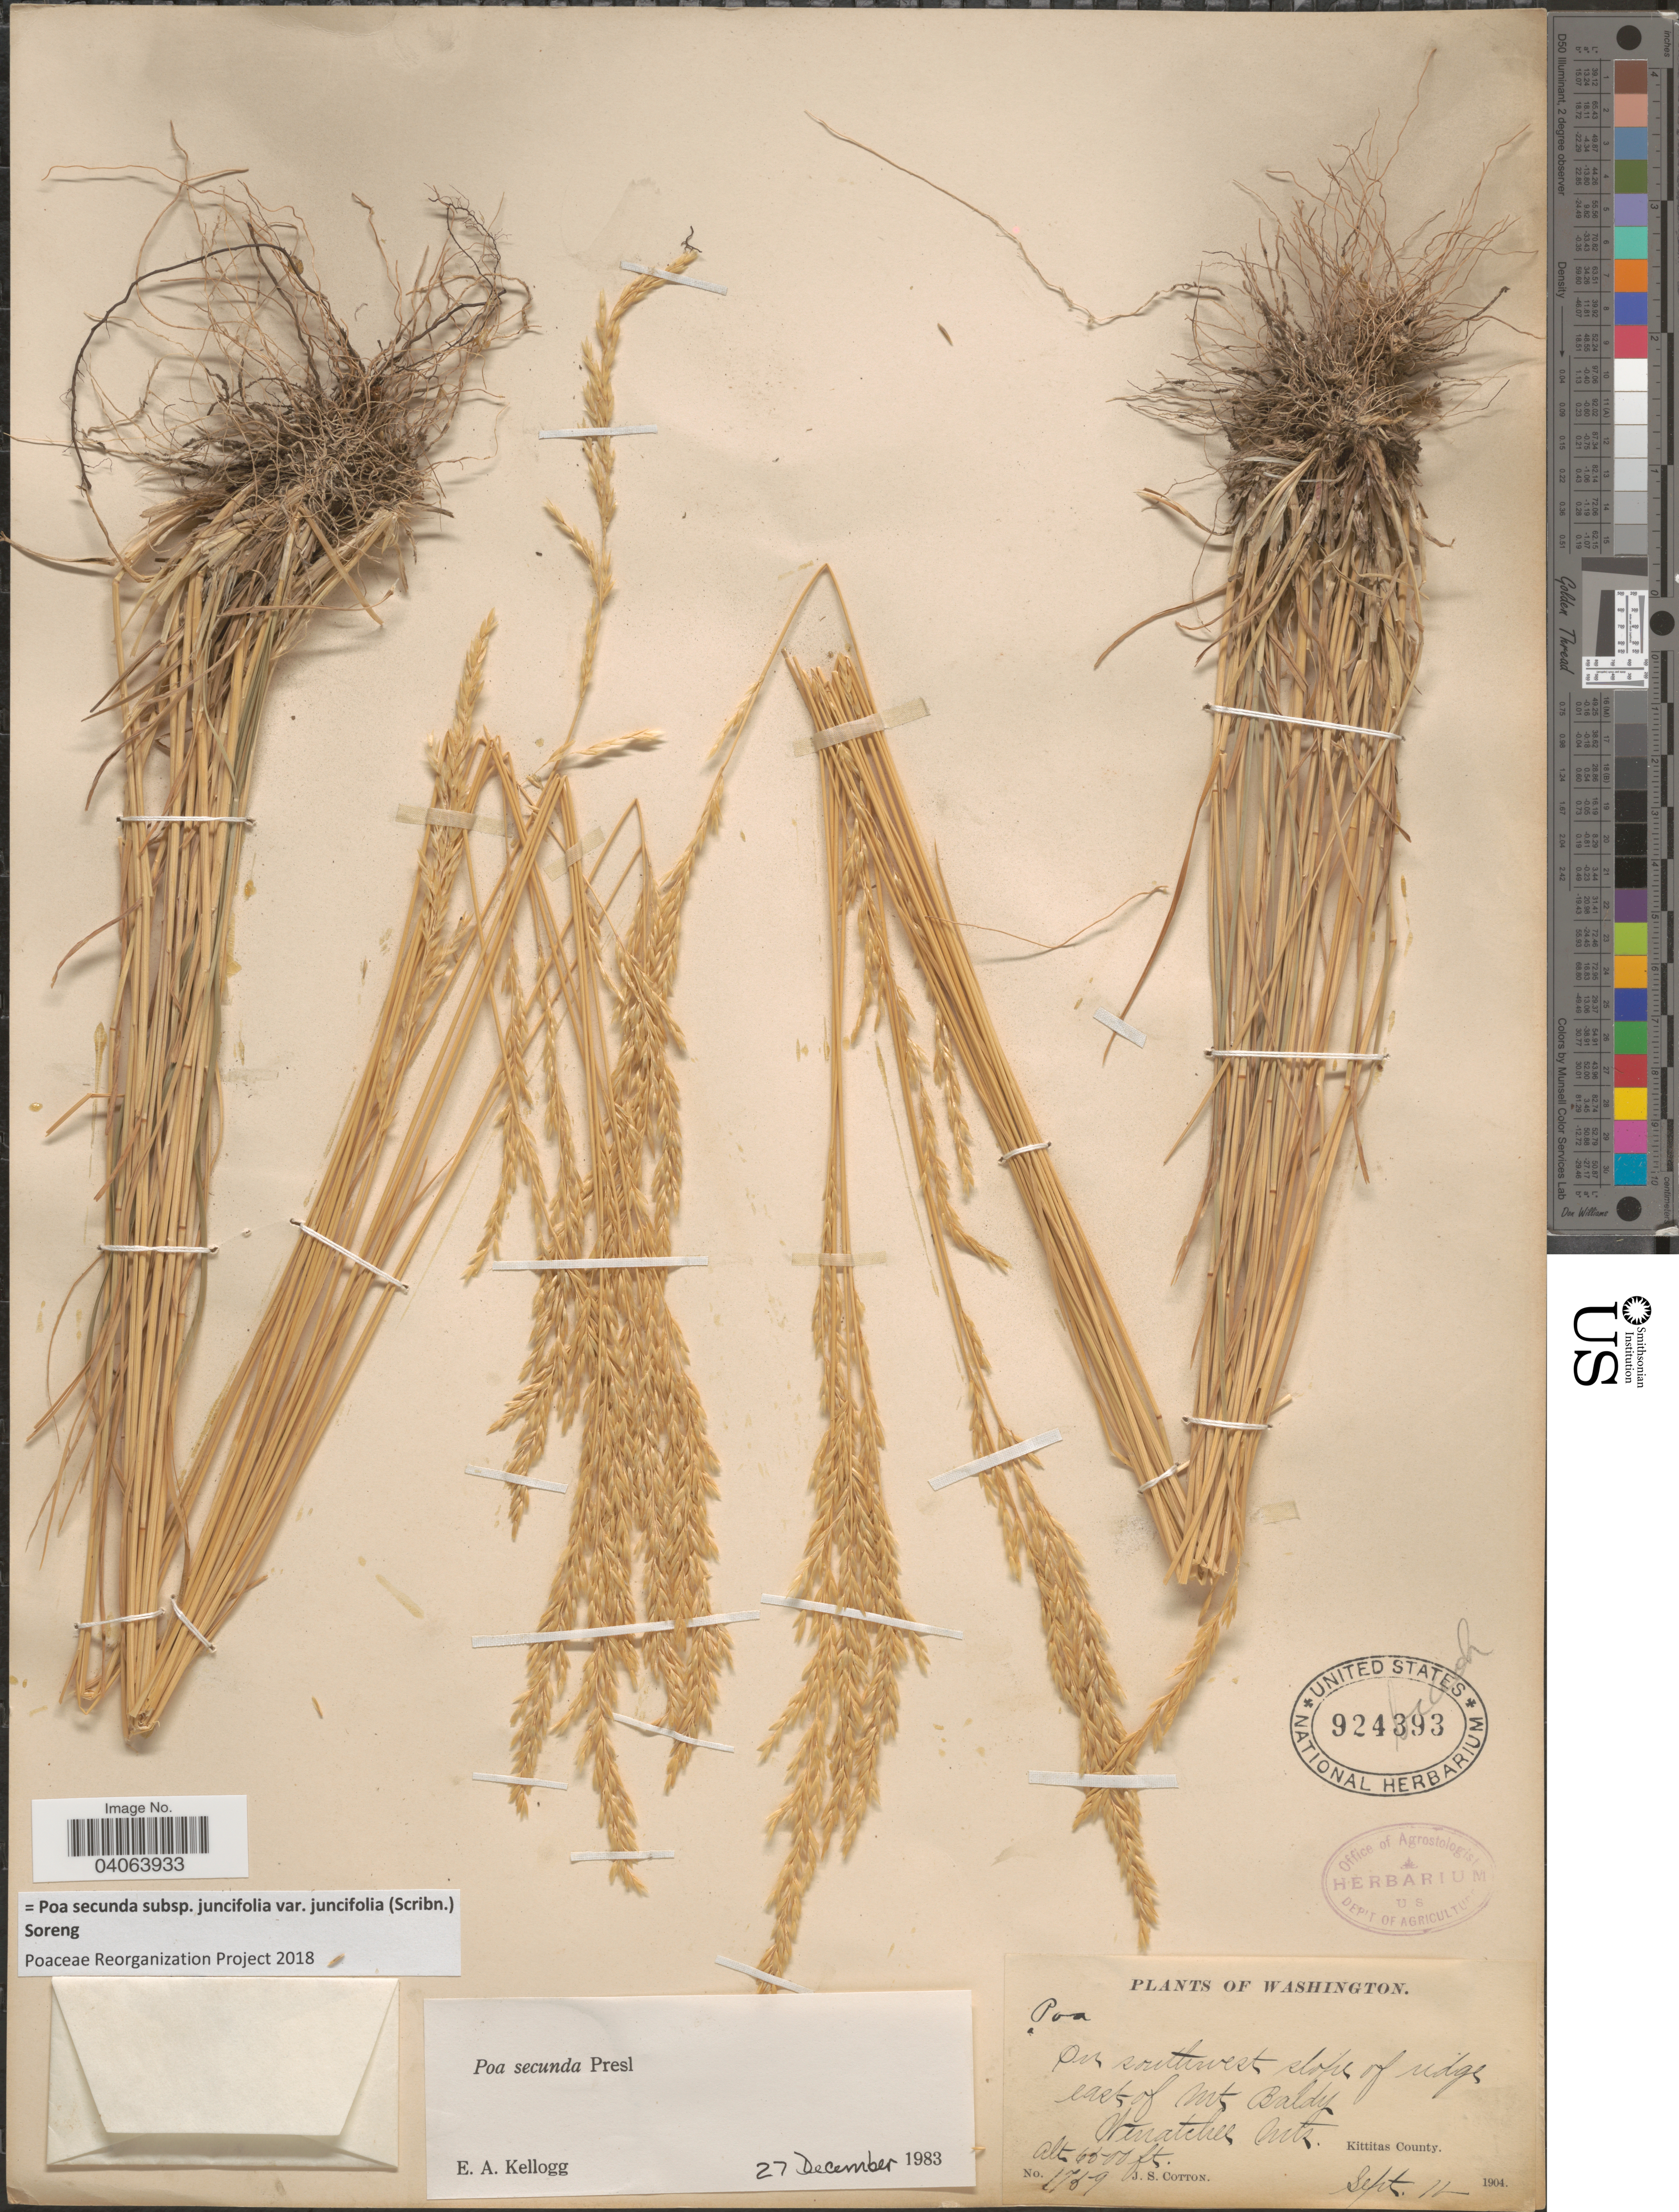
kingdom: Plantae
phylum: Tracheophyta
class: Liliopsida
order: Poales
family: Poaceae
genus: Poa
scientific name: Poa secunda subsp. juncifolia var. juncifolia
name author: (Scribn.) Soreng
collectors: J. S. Cotton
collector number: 1759*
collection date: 1904-09-11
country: United States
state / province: Washington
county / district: Kittitas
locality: On southwest slope of ridge east of Mt Baldy. Wenatchee Mts. Kittitas County.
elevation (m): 1981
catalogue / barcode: US 924393